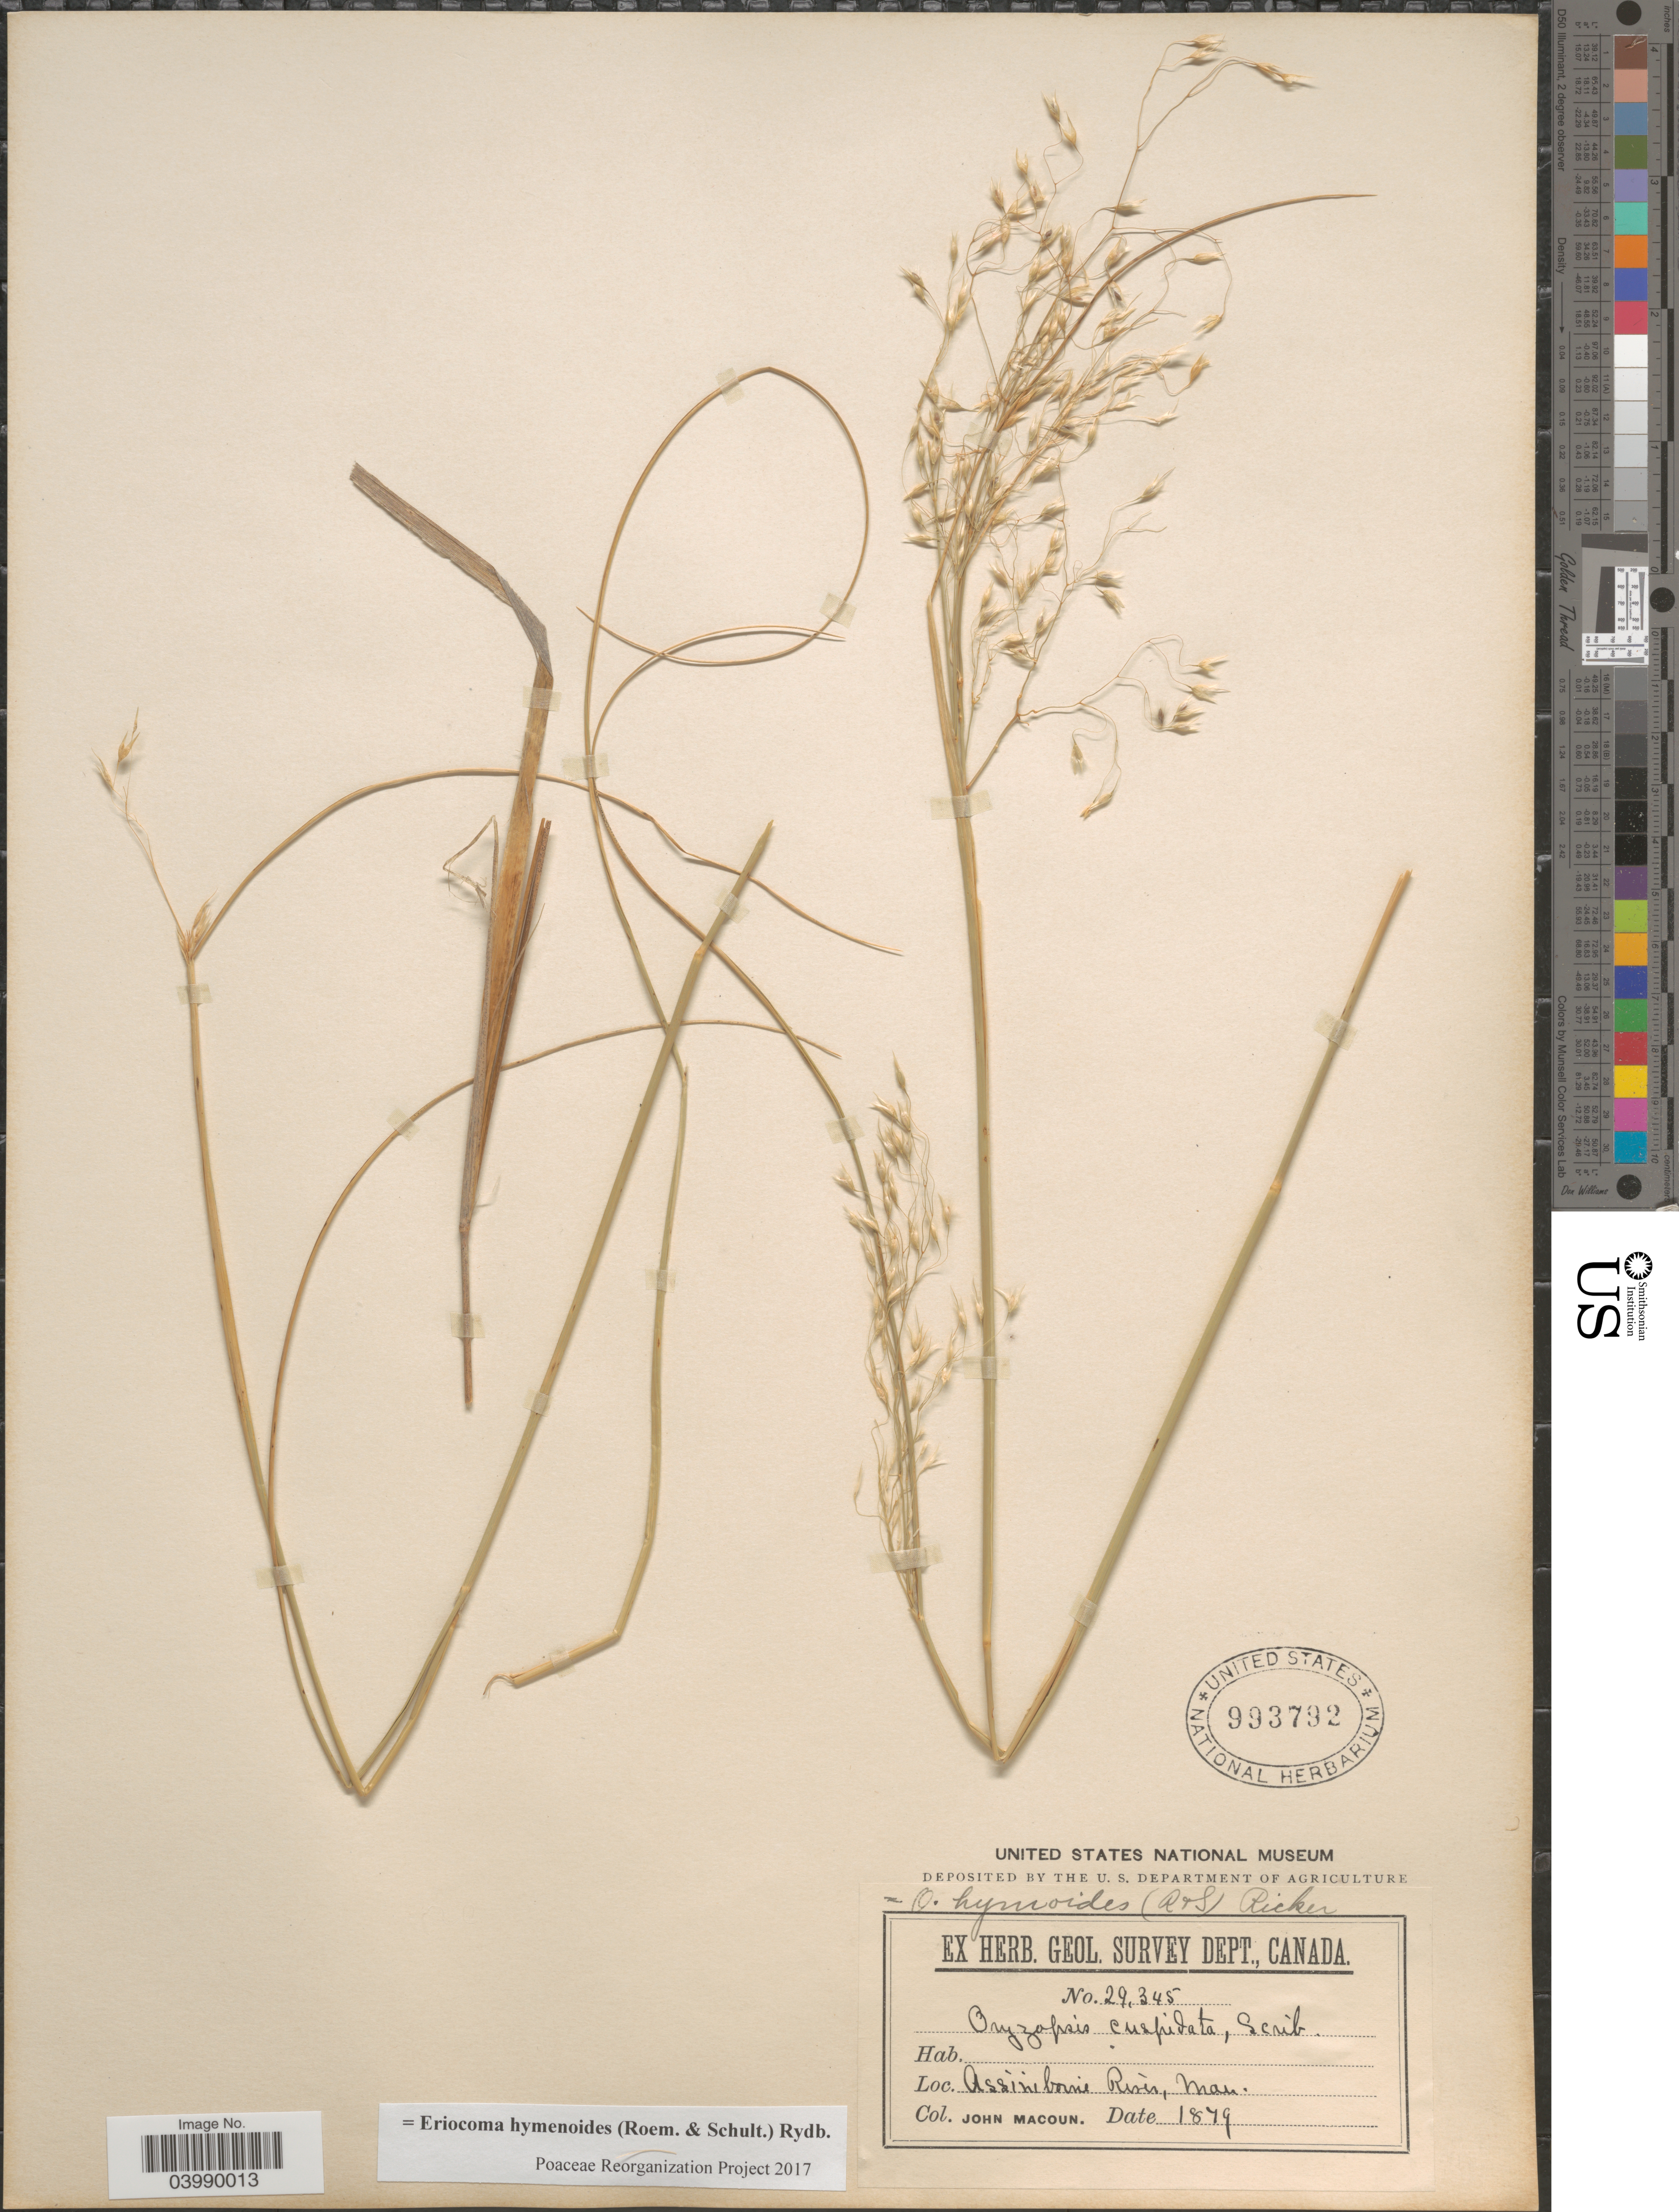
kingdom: Plantae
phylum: Tracheophyta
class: Liliopsida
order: Poales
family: Poaceae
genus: Eriocoma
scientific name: Eriocoma hymenoides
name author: (Roem. & Schult.) Rydb.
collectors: J. Macoun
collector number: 29345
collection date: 1879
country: Canada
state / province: Manitoba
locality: Assiniboia River.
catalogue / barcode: US 993792